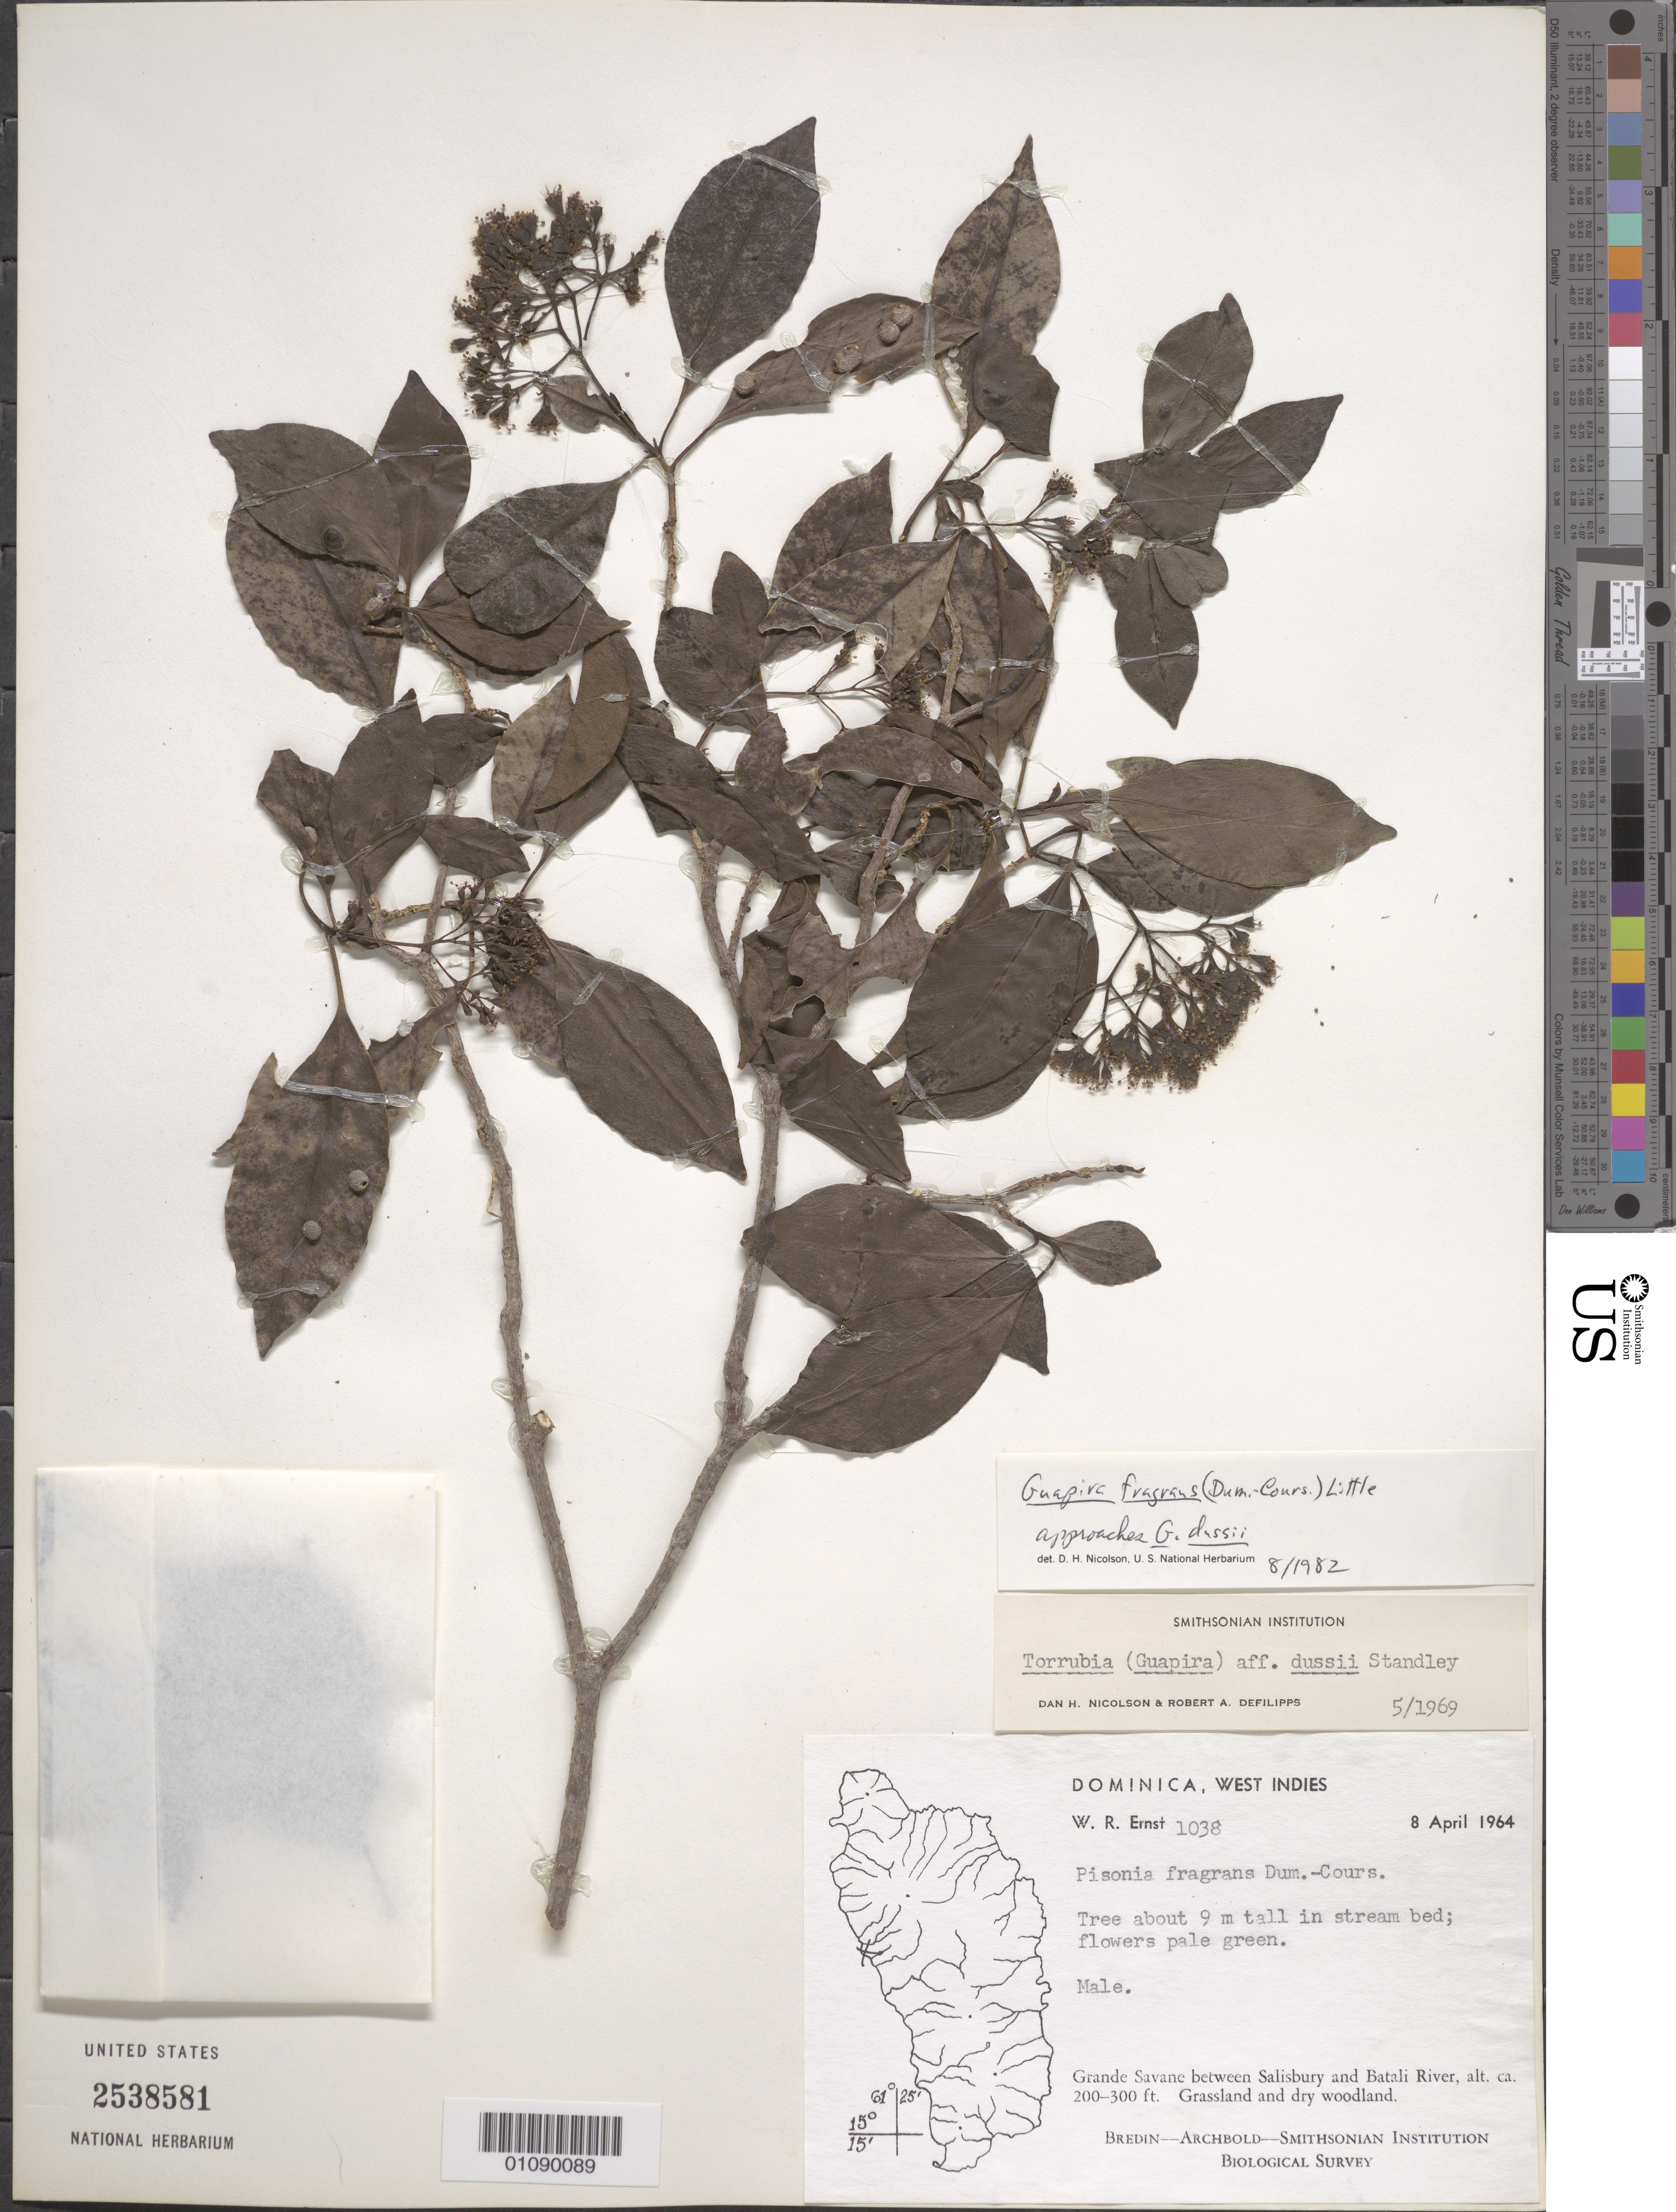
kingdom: Plantae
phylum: Tracheophyta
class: Magnoliopsida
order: Caryophyllales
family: Nyctaginaceae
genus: Guapira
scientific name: Guapira fragrans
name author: (Dum. Cours.) Little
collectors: W. R. Ernst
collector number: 1038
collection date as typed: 08 Apr 1964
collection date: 1964-04-08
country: Dominica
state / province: St. Joseph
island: Dominica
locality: Grande Savane between Salisbury and batali River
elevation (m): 61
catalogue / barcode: US 2538581